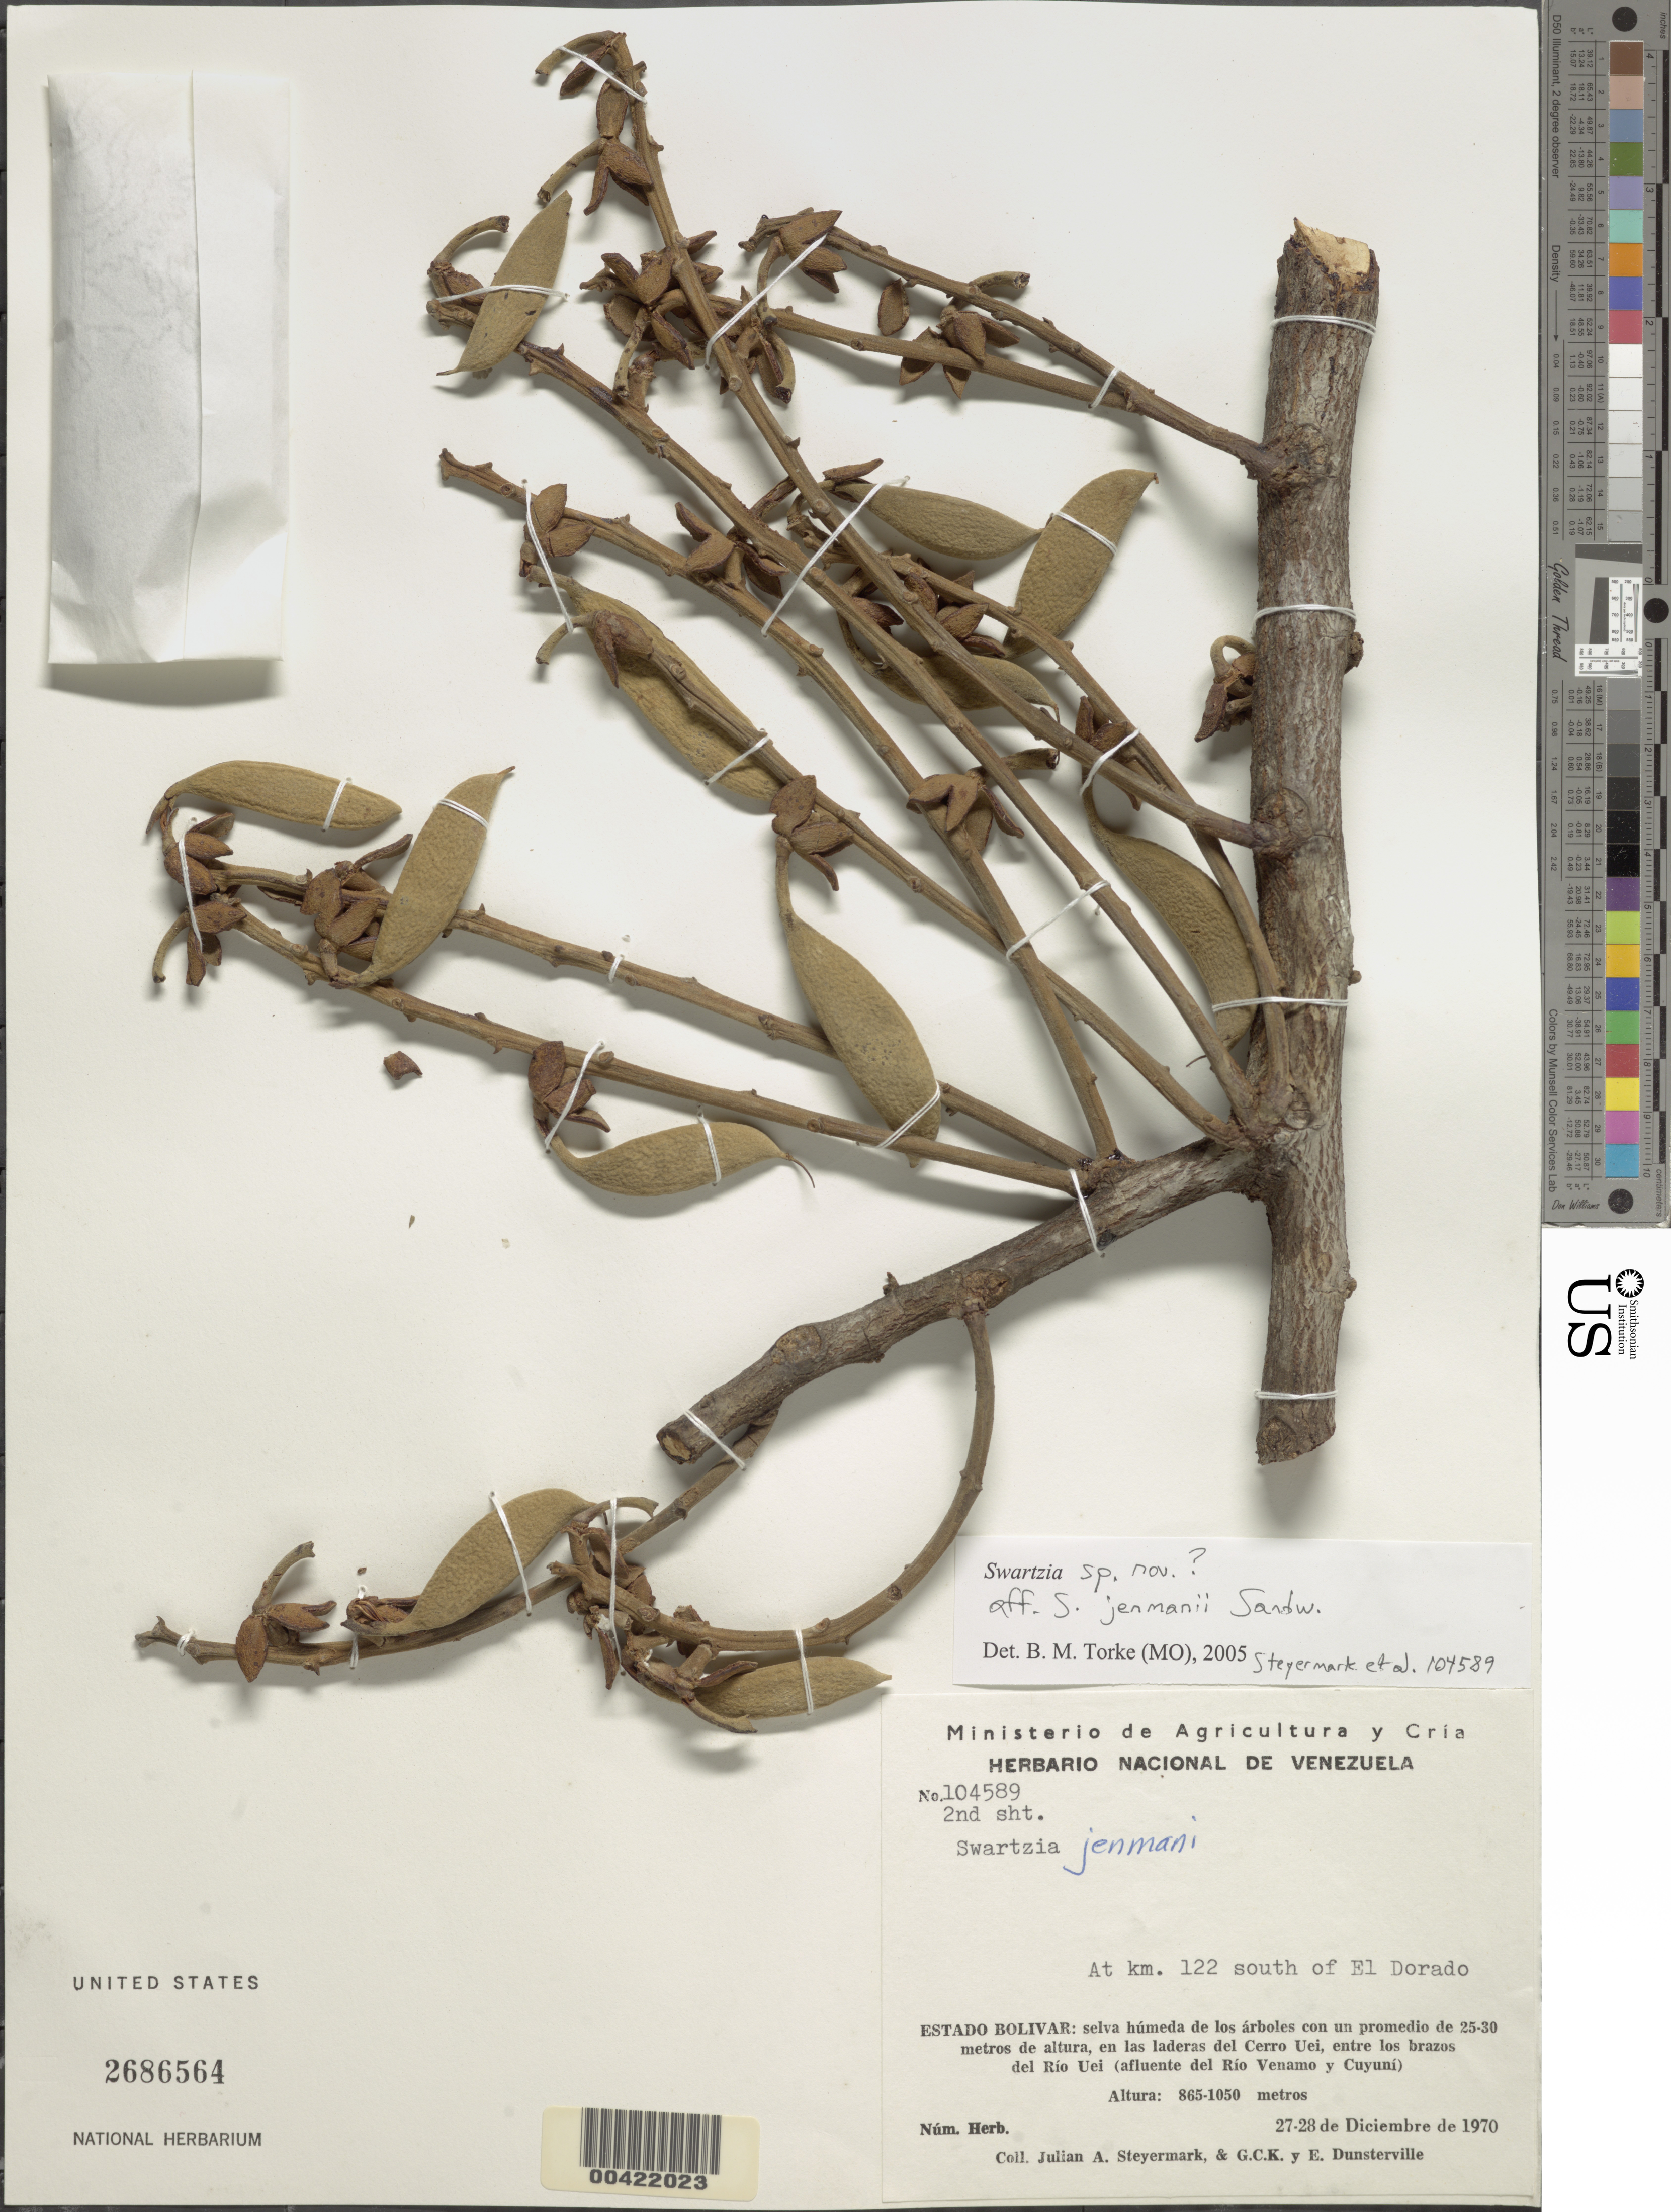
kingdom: Plantae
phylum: Tracheophyta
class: Magnoliopsida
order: Fabales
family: Fabaceae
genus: Swartzia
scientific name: Swartzia jenmanii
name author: Sandwith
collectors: J. Steyermark, G. C. K. Dunsterville & E. Dunsterville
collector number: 104589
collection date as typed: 27 Dec 1970 to 28 Dec 1970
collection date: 1970-12-27/1970-12-28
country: Venezuela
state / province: Bolivar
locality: Cerro uei; entre los brazos del rio uei; affluente del rio venamo y cuyuni)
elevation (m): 865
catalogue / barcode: US 2686564